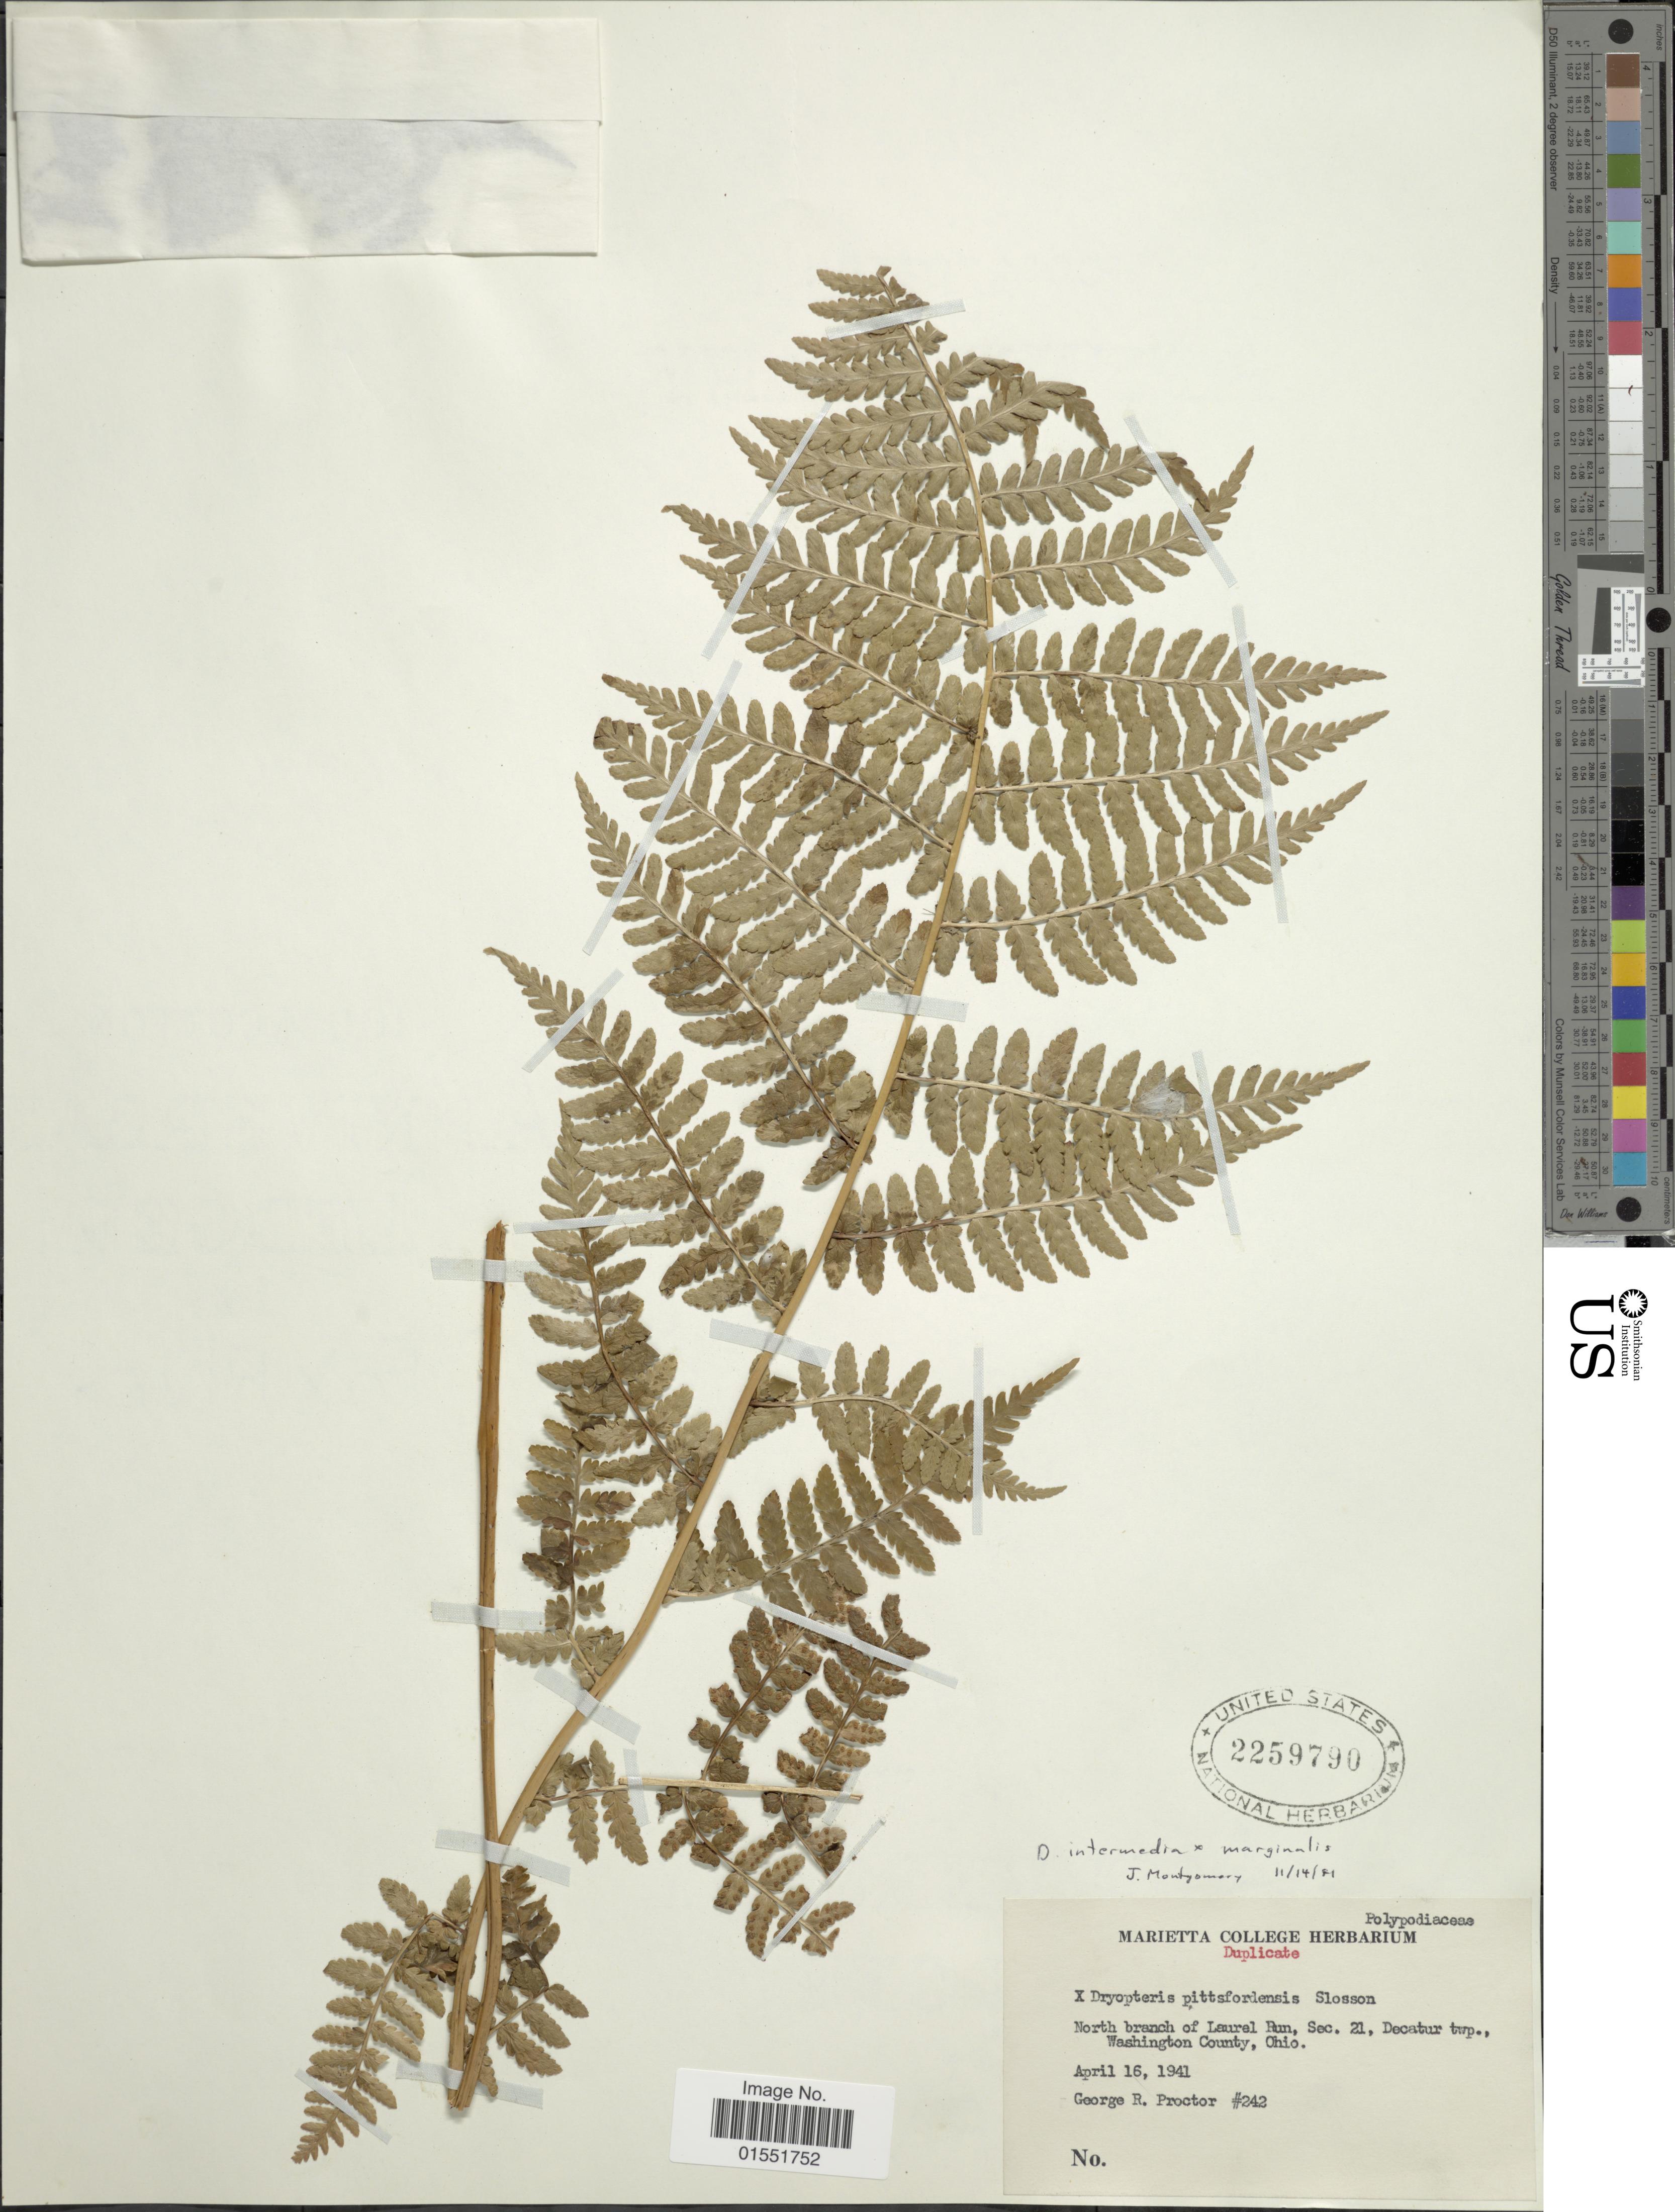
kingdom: Plantae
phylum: Tracheophyta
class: Polypodiopsida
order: Polypodiales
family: Dryopteridaceae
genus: Dryopteris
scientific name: Dryopteris intermedia x D. marginalis (L.) A. Gray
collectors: G. R. Proctor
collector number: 242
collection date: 1941-04-16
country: United States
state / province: Ohio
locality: North branch of Laurel Run, Sec. 21, Decatur twp., Washington County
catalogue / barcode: US 2259790